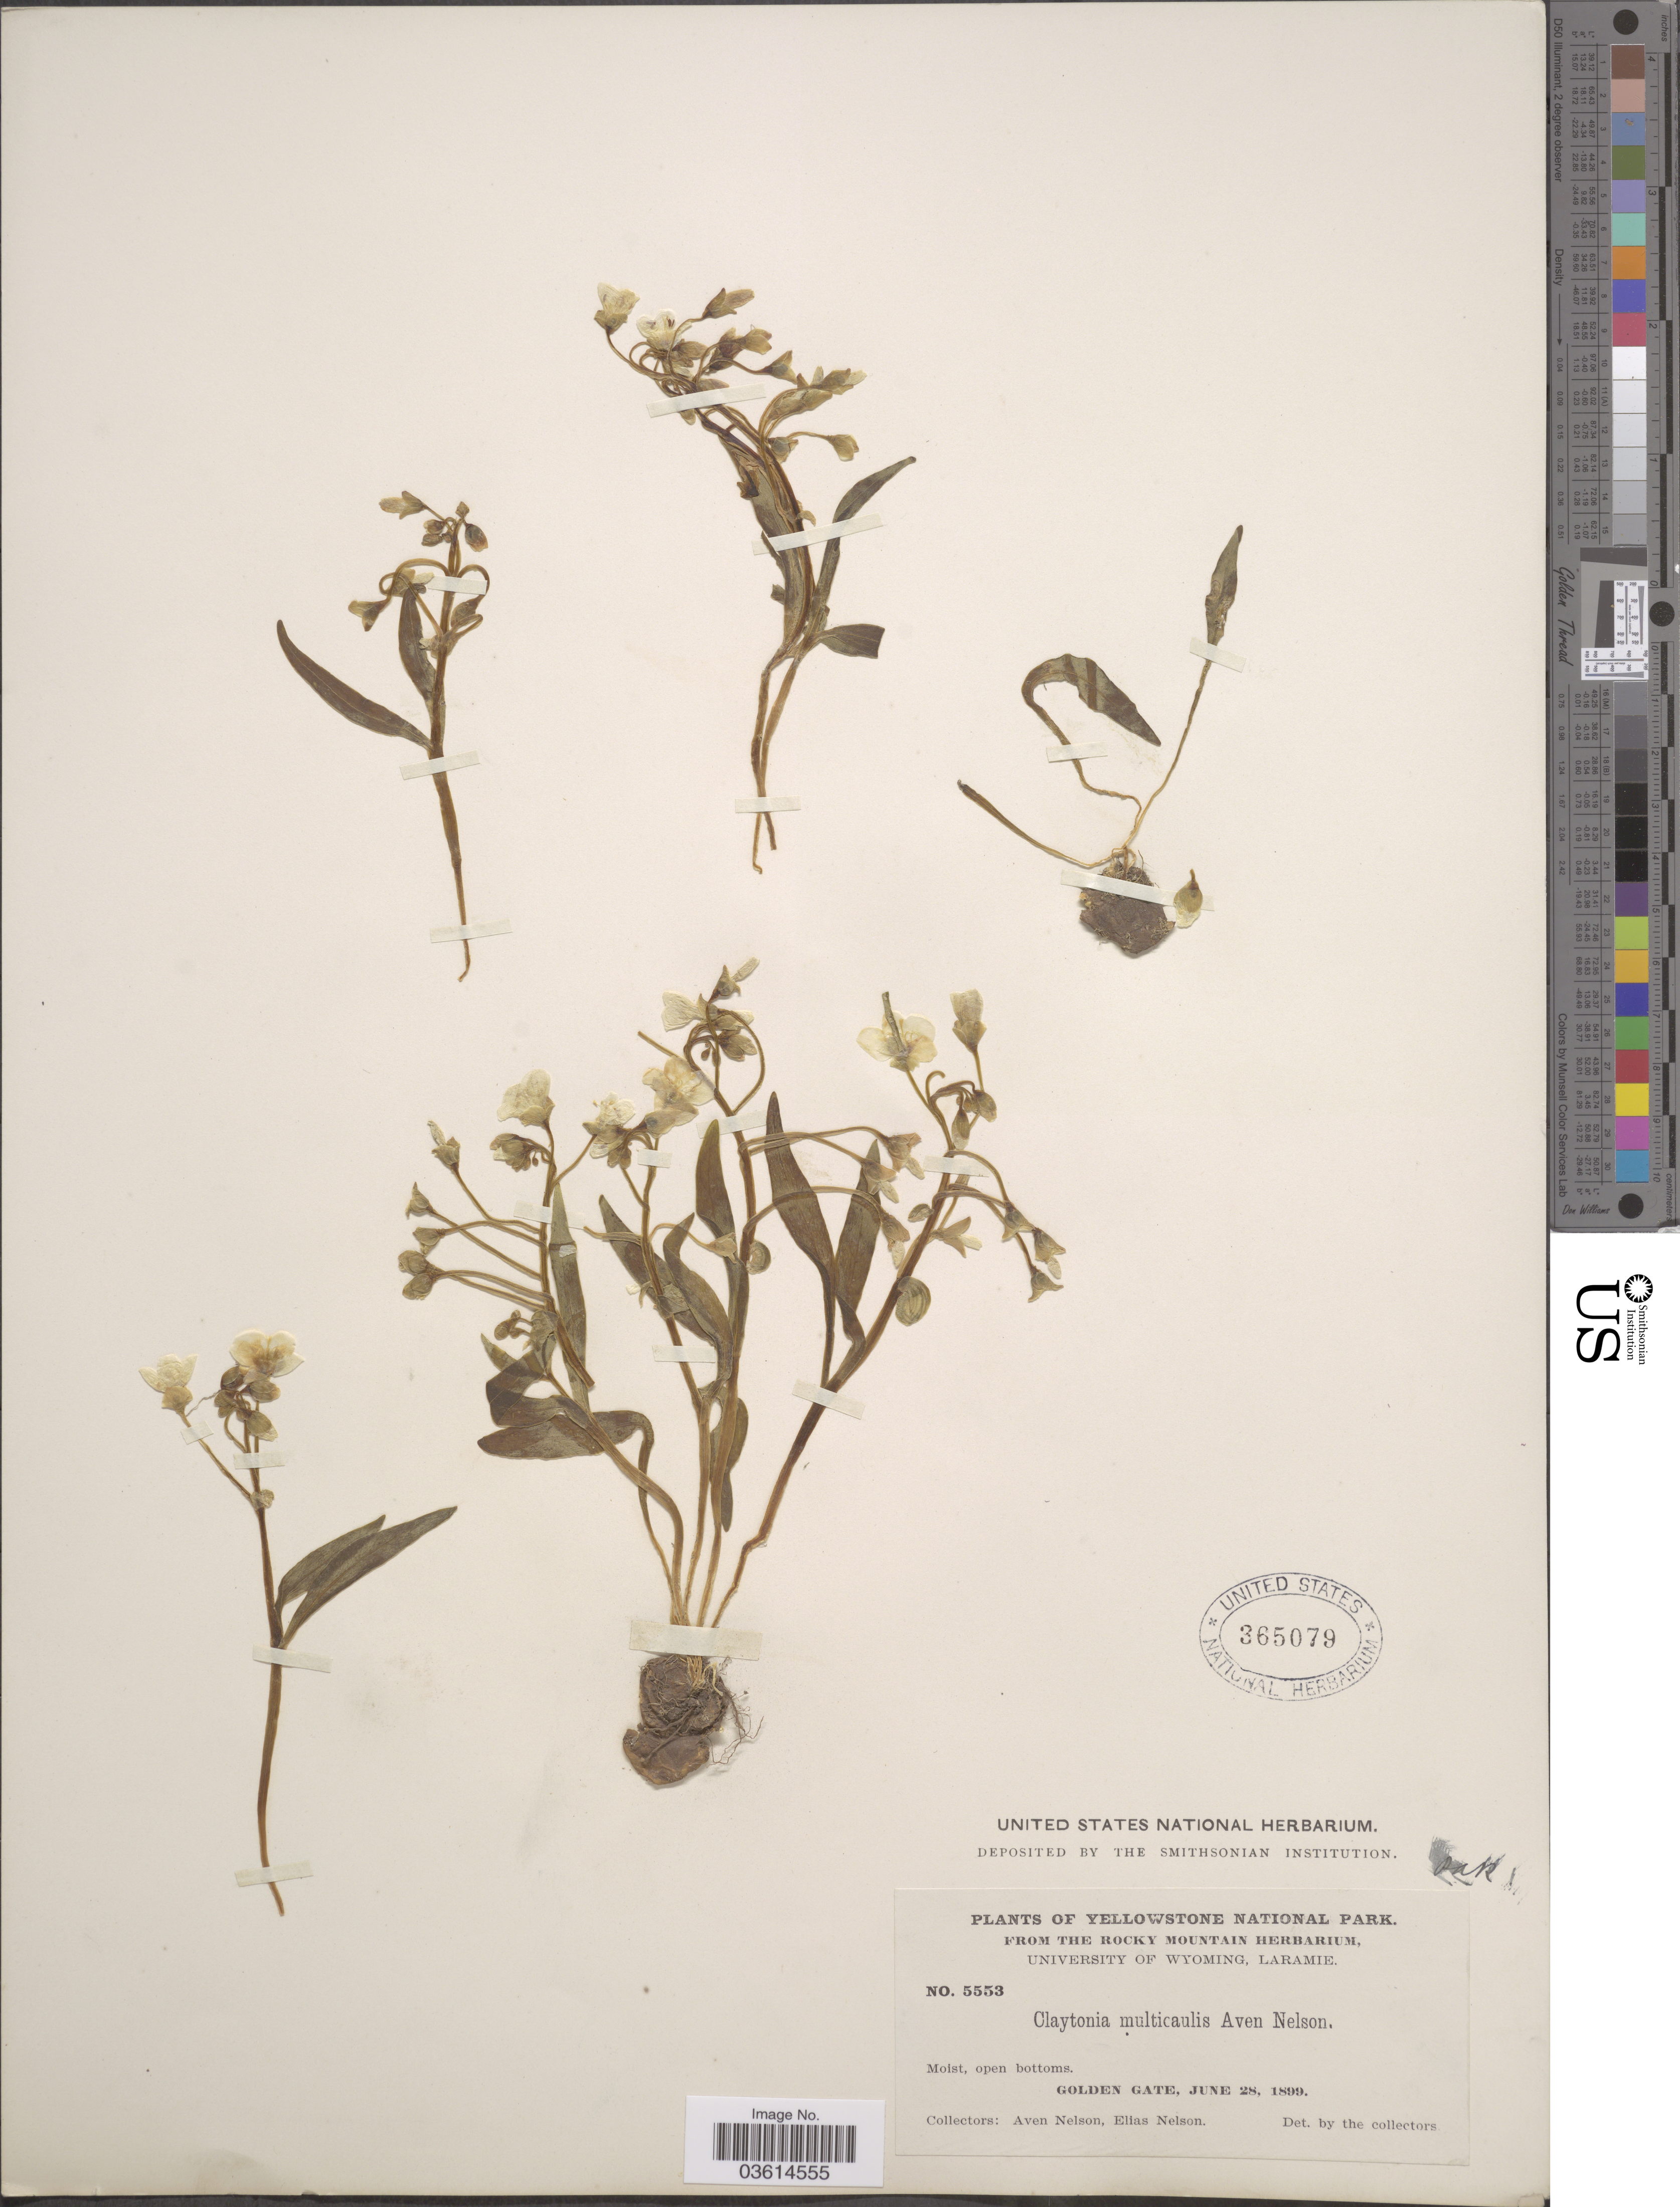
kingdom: Plantae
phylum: Tracheophyta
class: Magnoliopsida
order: Caryophyllales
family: Montiaceae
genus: Claytonia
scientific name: Claytonia multiscapa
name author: Rydb.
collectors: A. Nelson & E. Nelson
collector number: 5553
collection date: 1899-06-28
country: United States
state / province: Wyoming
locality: Yellowstone National Park. Golden Gate.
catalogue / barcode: US 365079